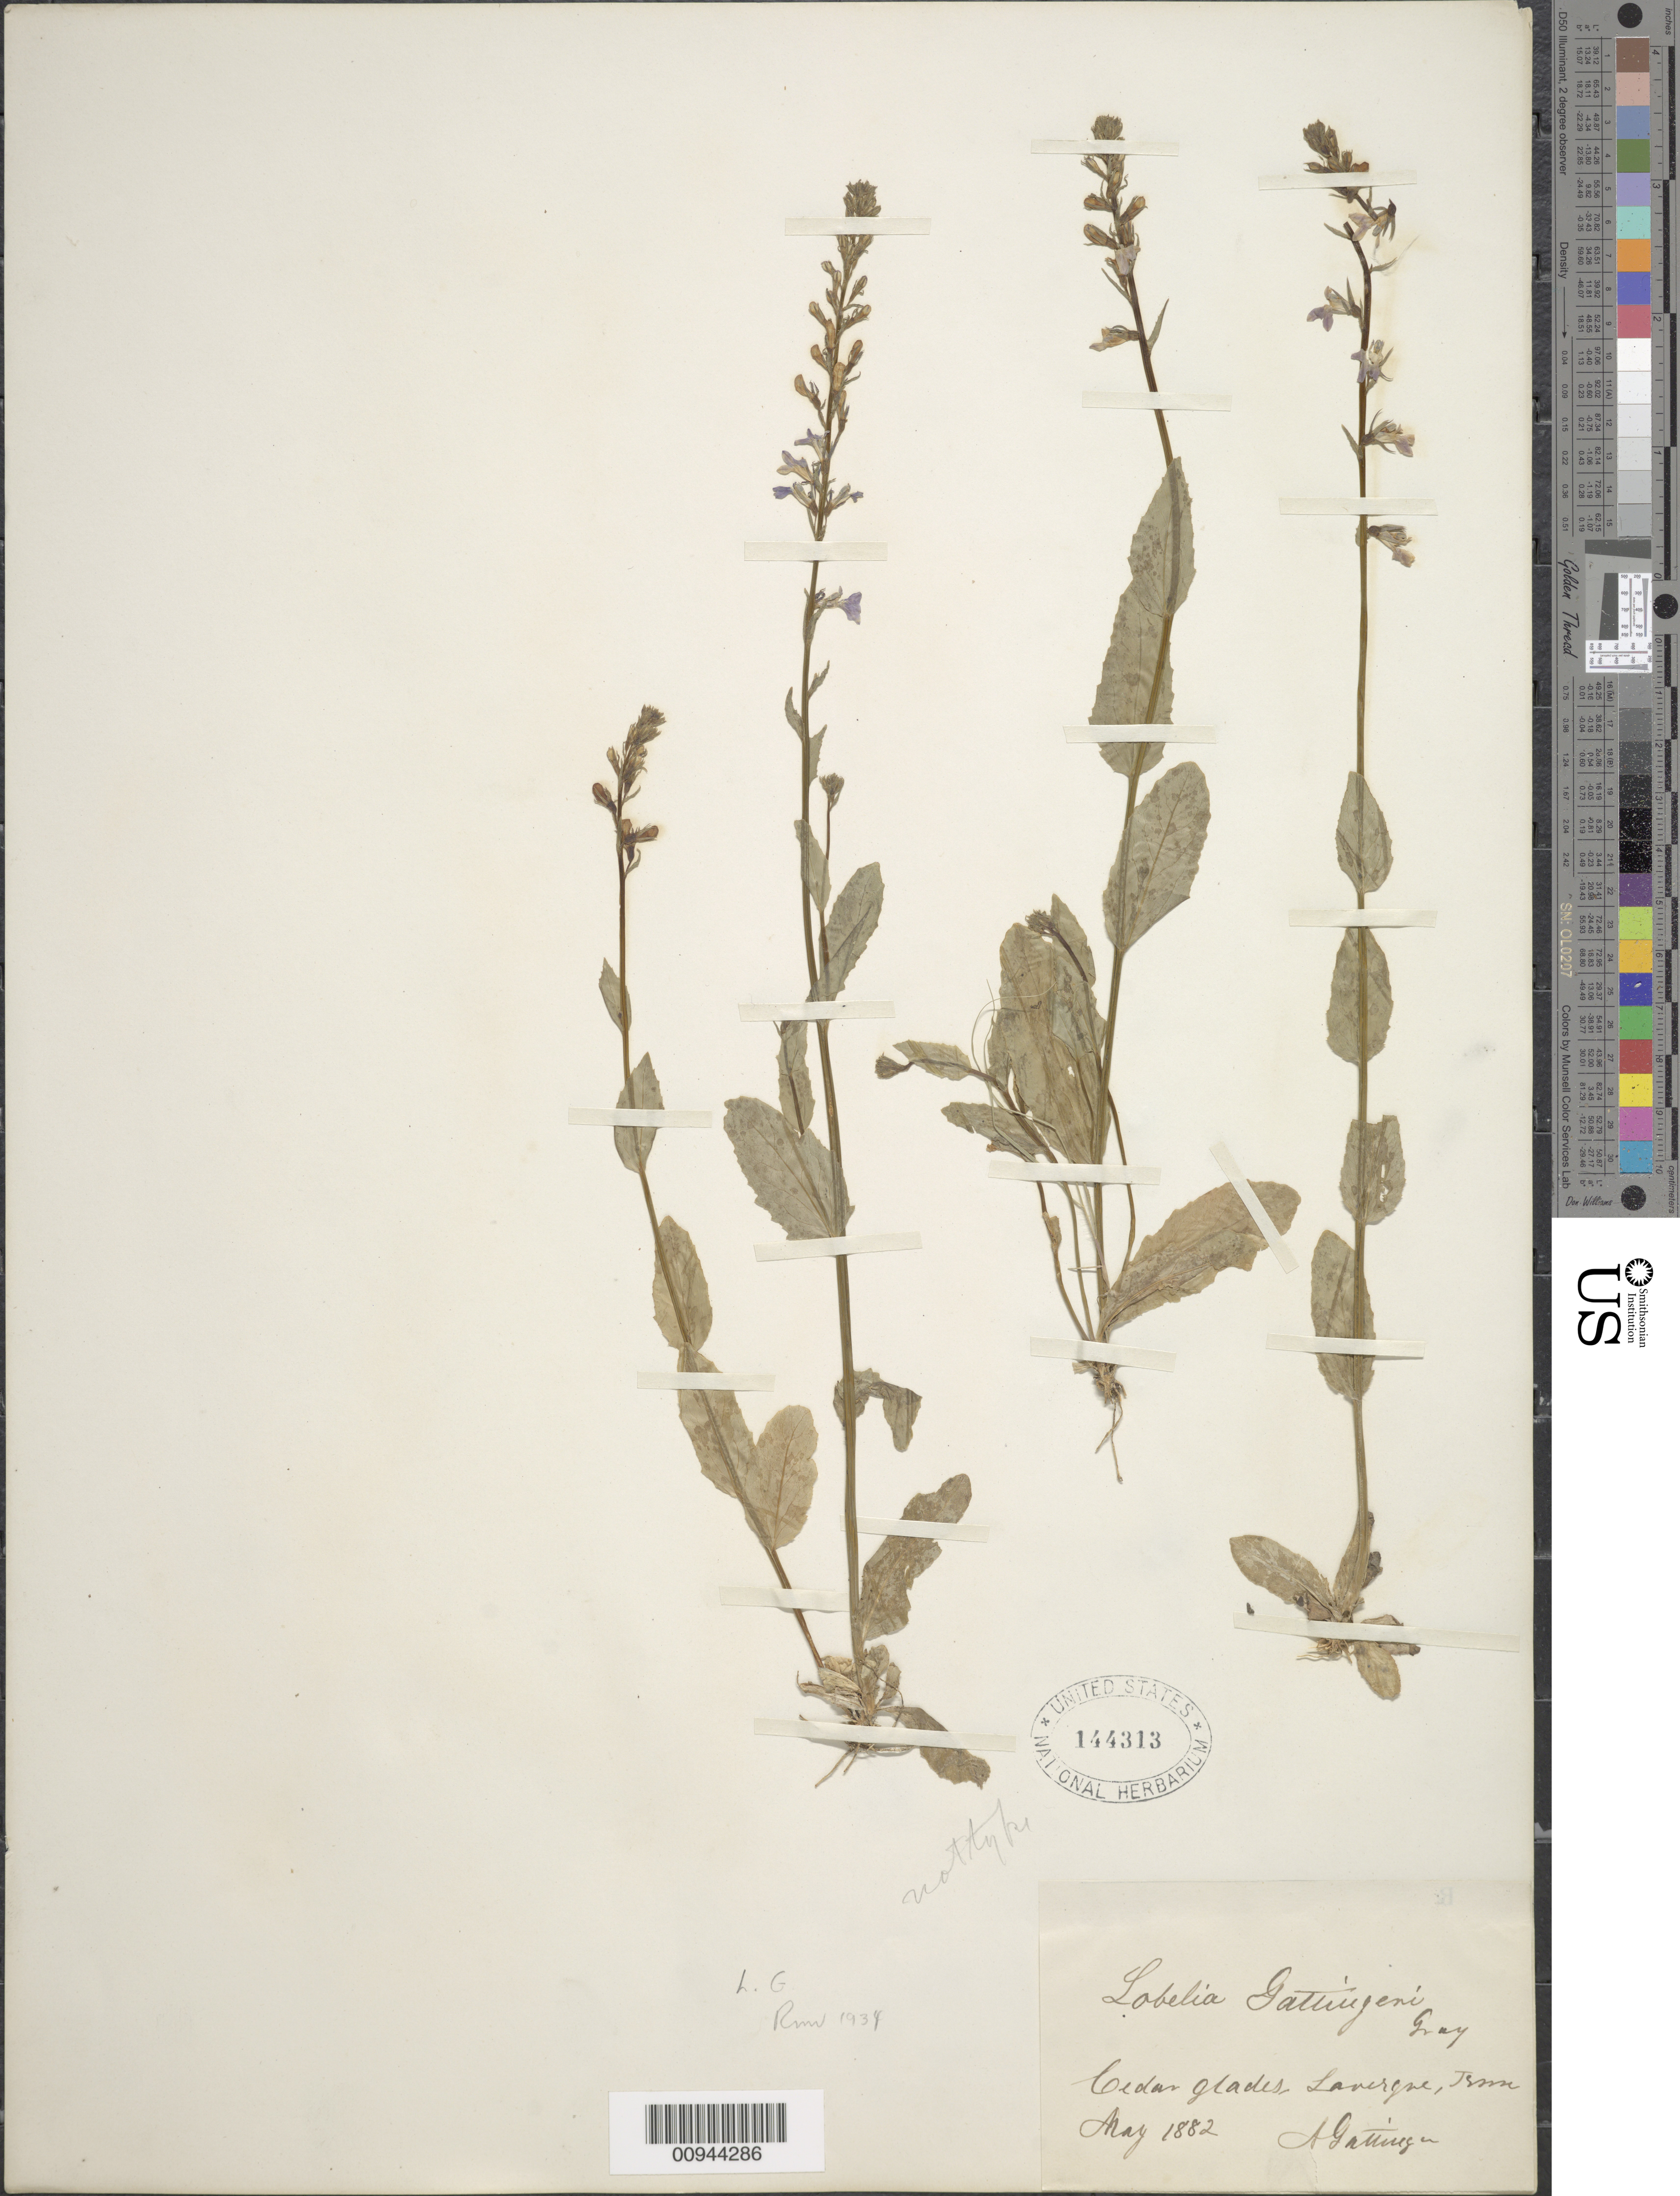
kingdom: Plantae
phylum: Tracheophyta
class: Magnoliopsida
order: Asterales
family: Campanulaceae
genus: Lobelia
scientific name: Lobelia gattingeri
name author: A. Gray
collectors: A. Gattinger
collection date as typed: May 1882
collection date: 1882-05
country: United States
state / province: Tennessee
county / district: Rutherford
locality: Lavergne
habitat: cedar glades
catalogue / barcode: US 144313